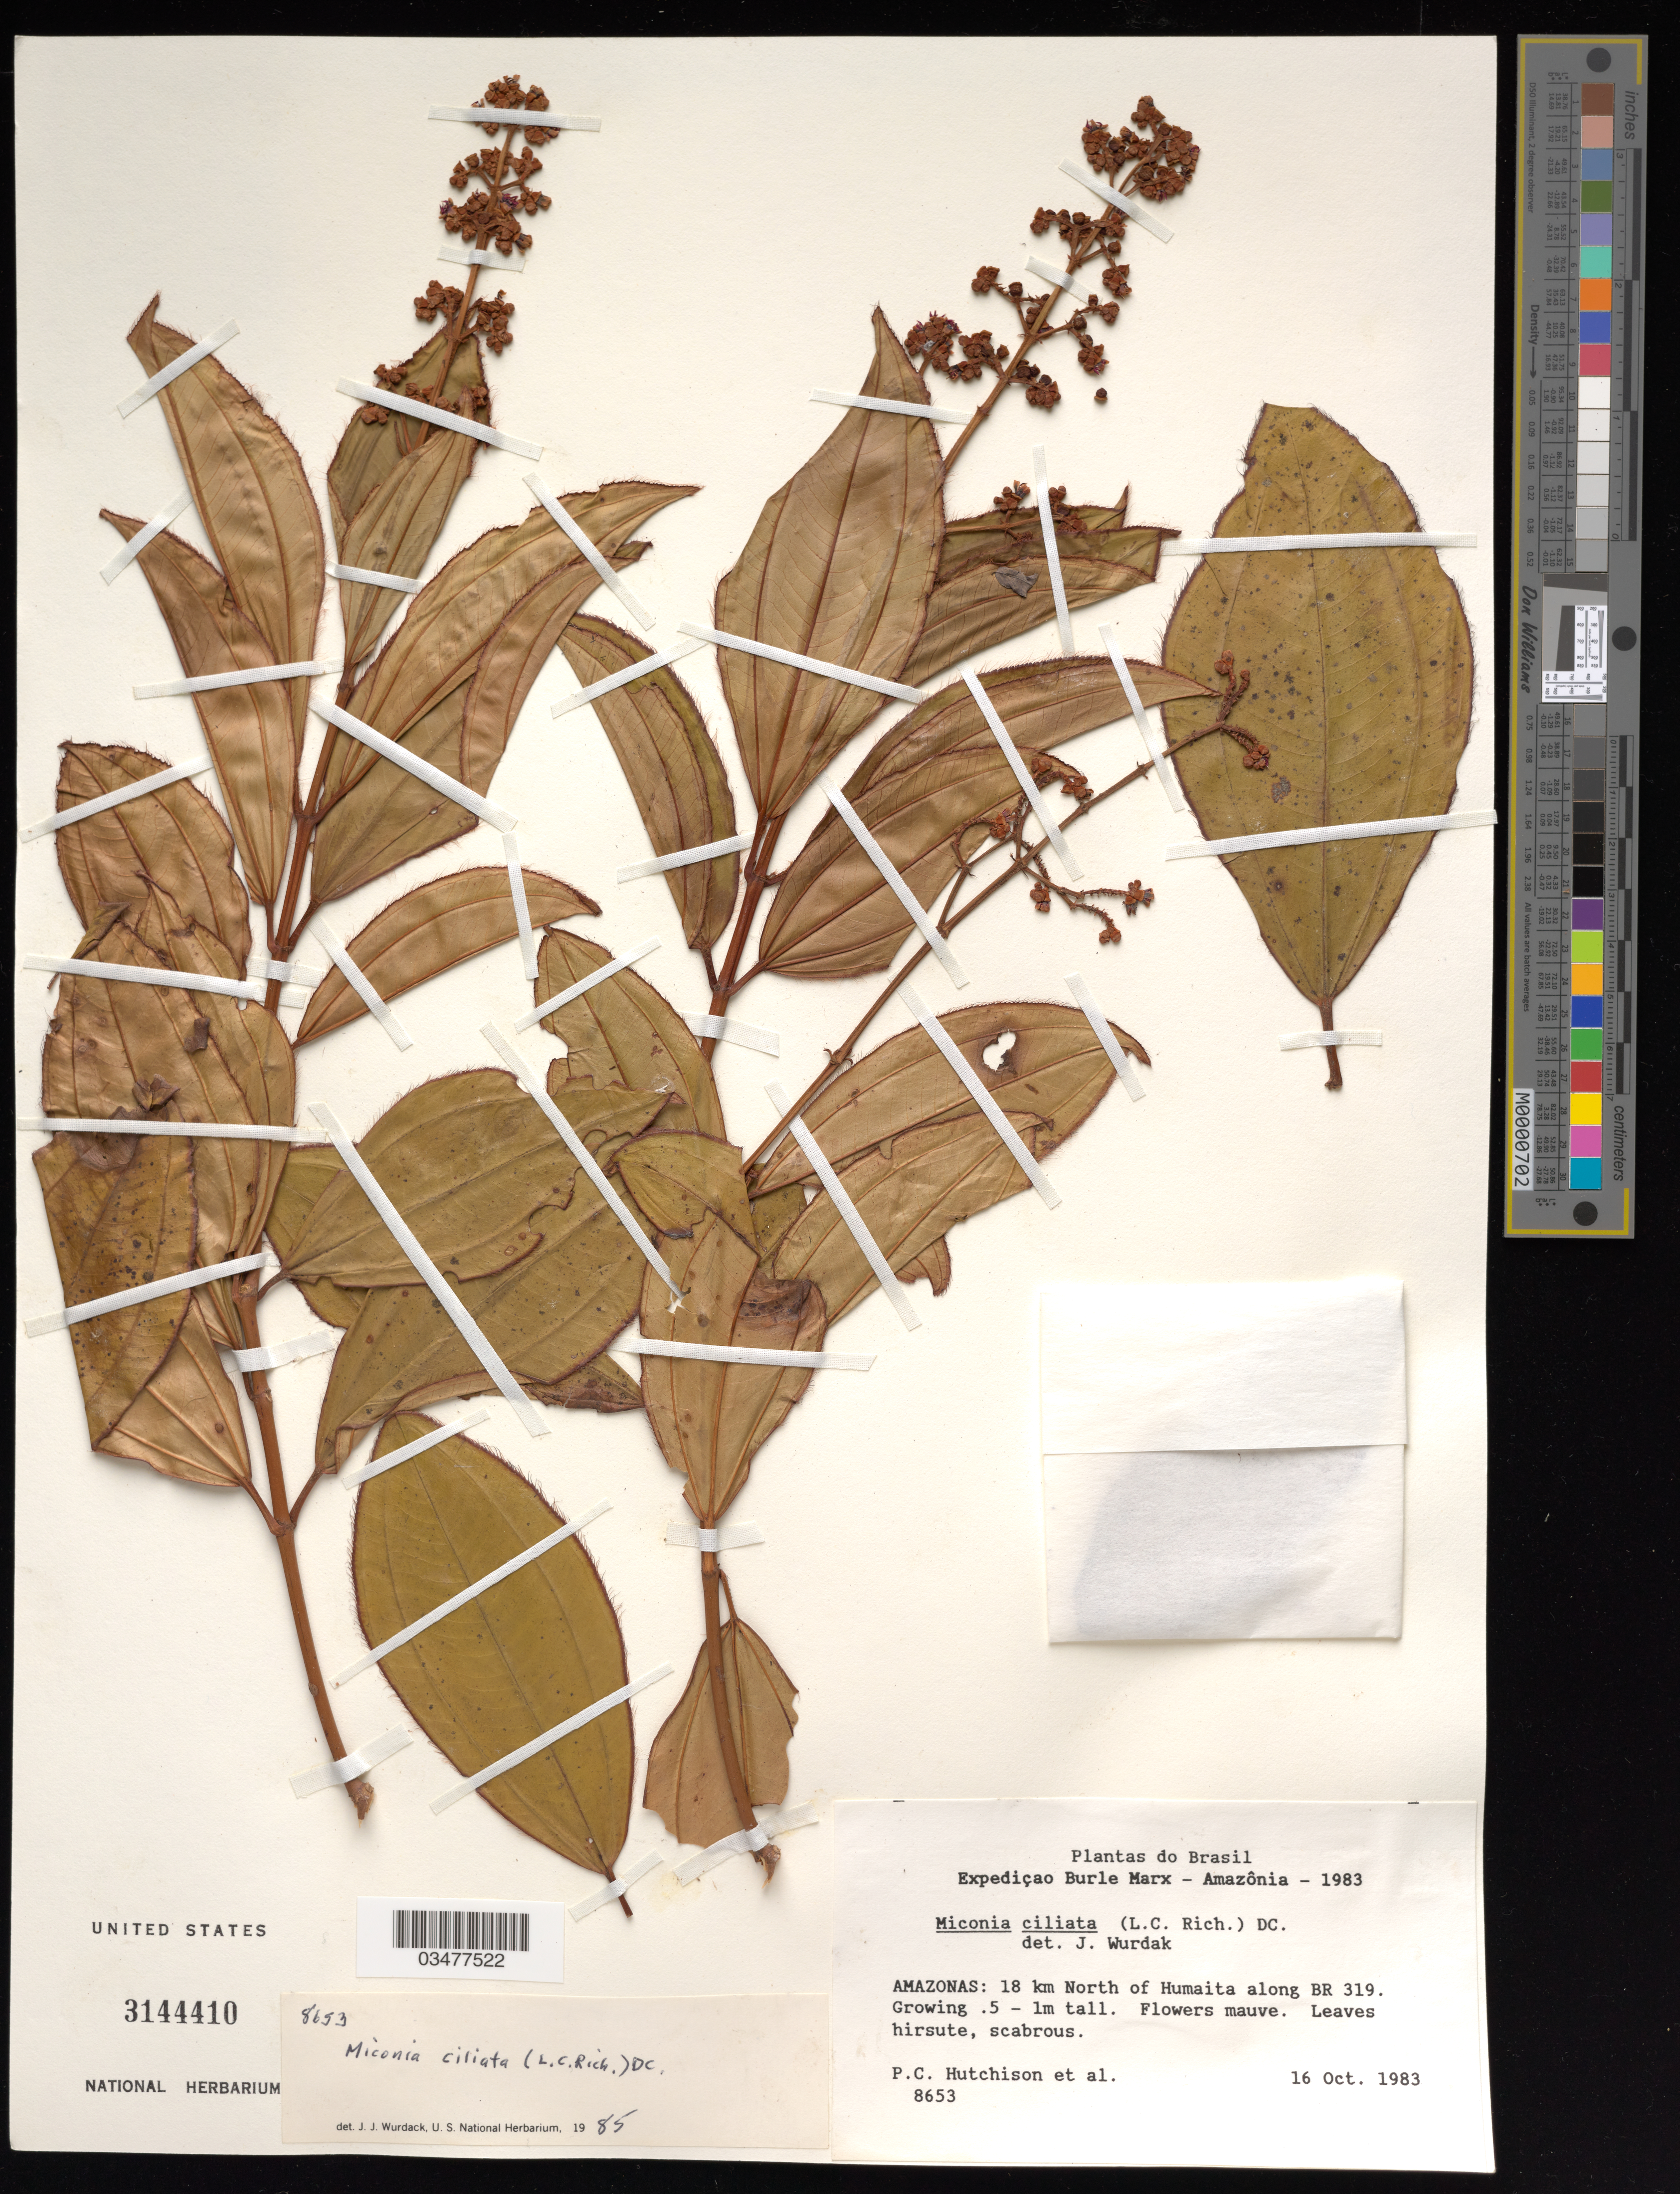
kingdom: Plantae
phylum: Tracheophyta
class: Magnoliopsida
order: Myrtales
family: Melastomataceae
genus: Miconia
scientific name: Miconia ciliata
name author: (Rich.) DC.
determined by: Wurdack, John J., (US), US (UNITED STATES)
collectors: P. C. Hutchison et al.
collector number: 8653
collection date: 1983-10-16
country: Brazil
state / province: Amazonas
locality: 18 km North of Humaita along BR 319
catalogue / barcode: US 3144410